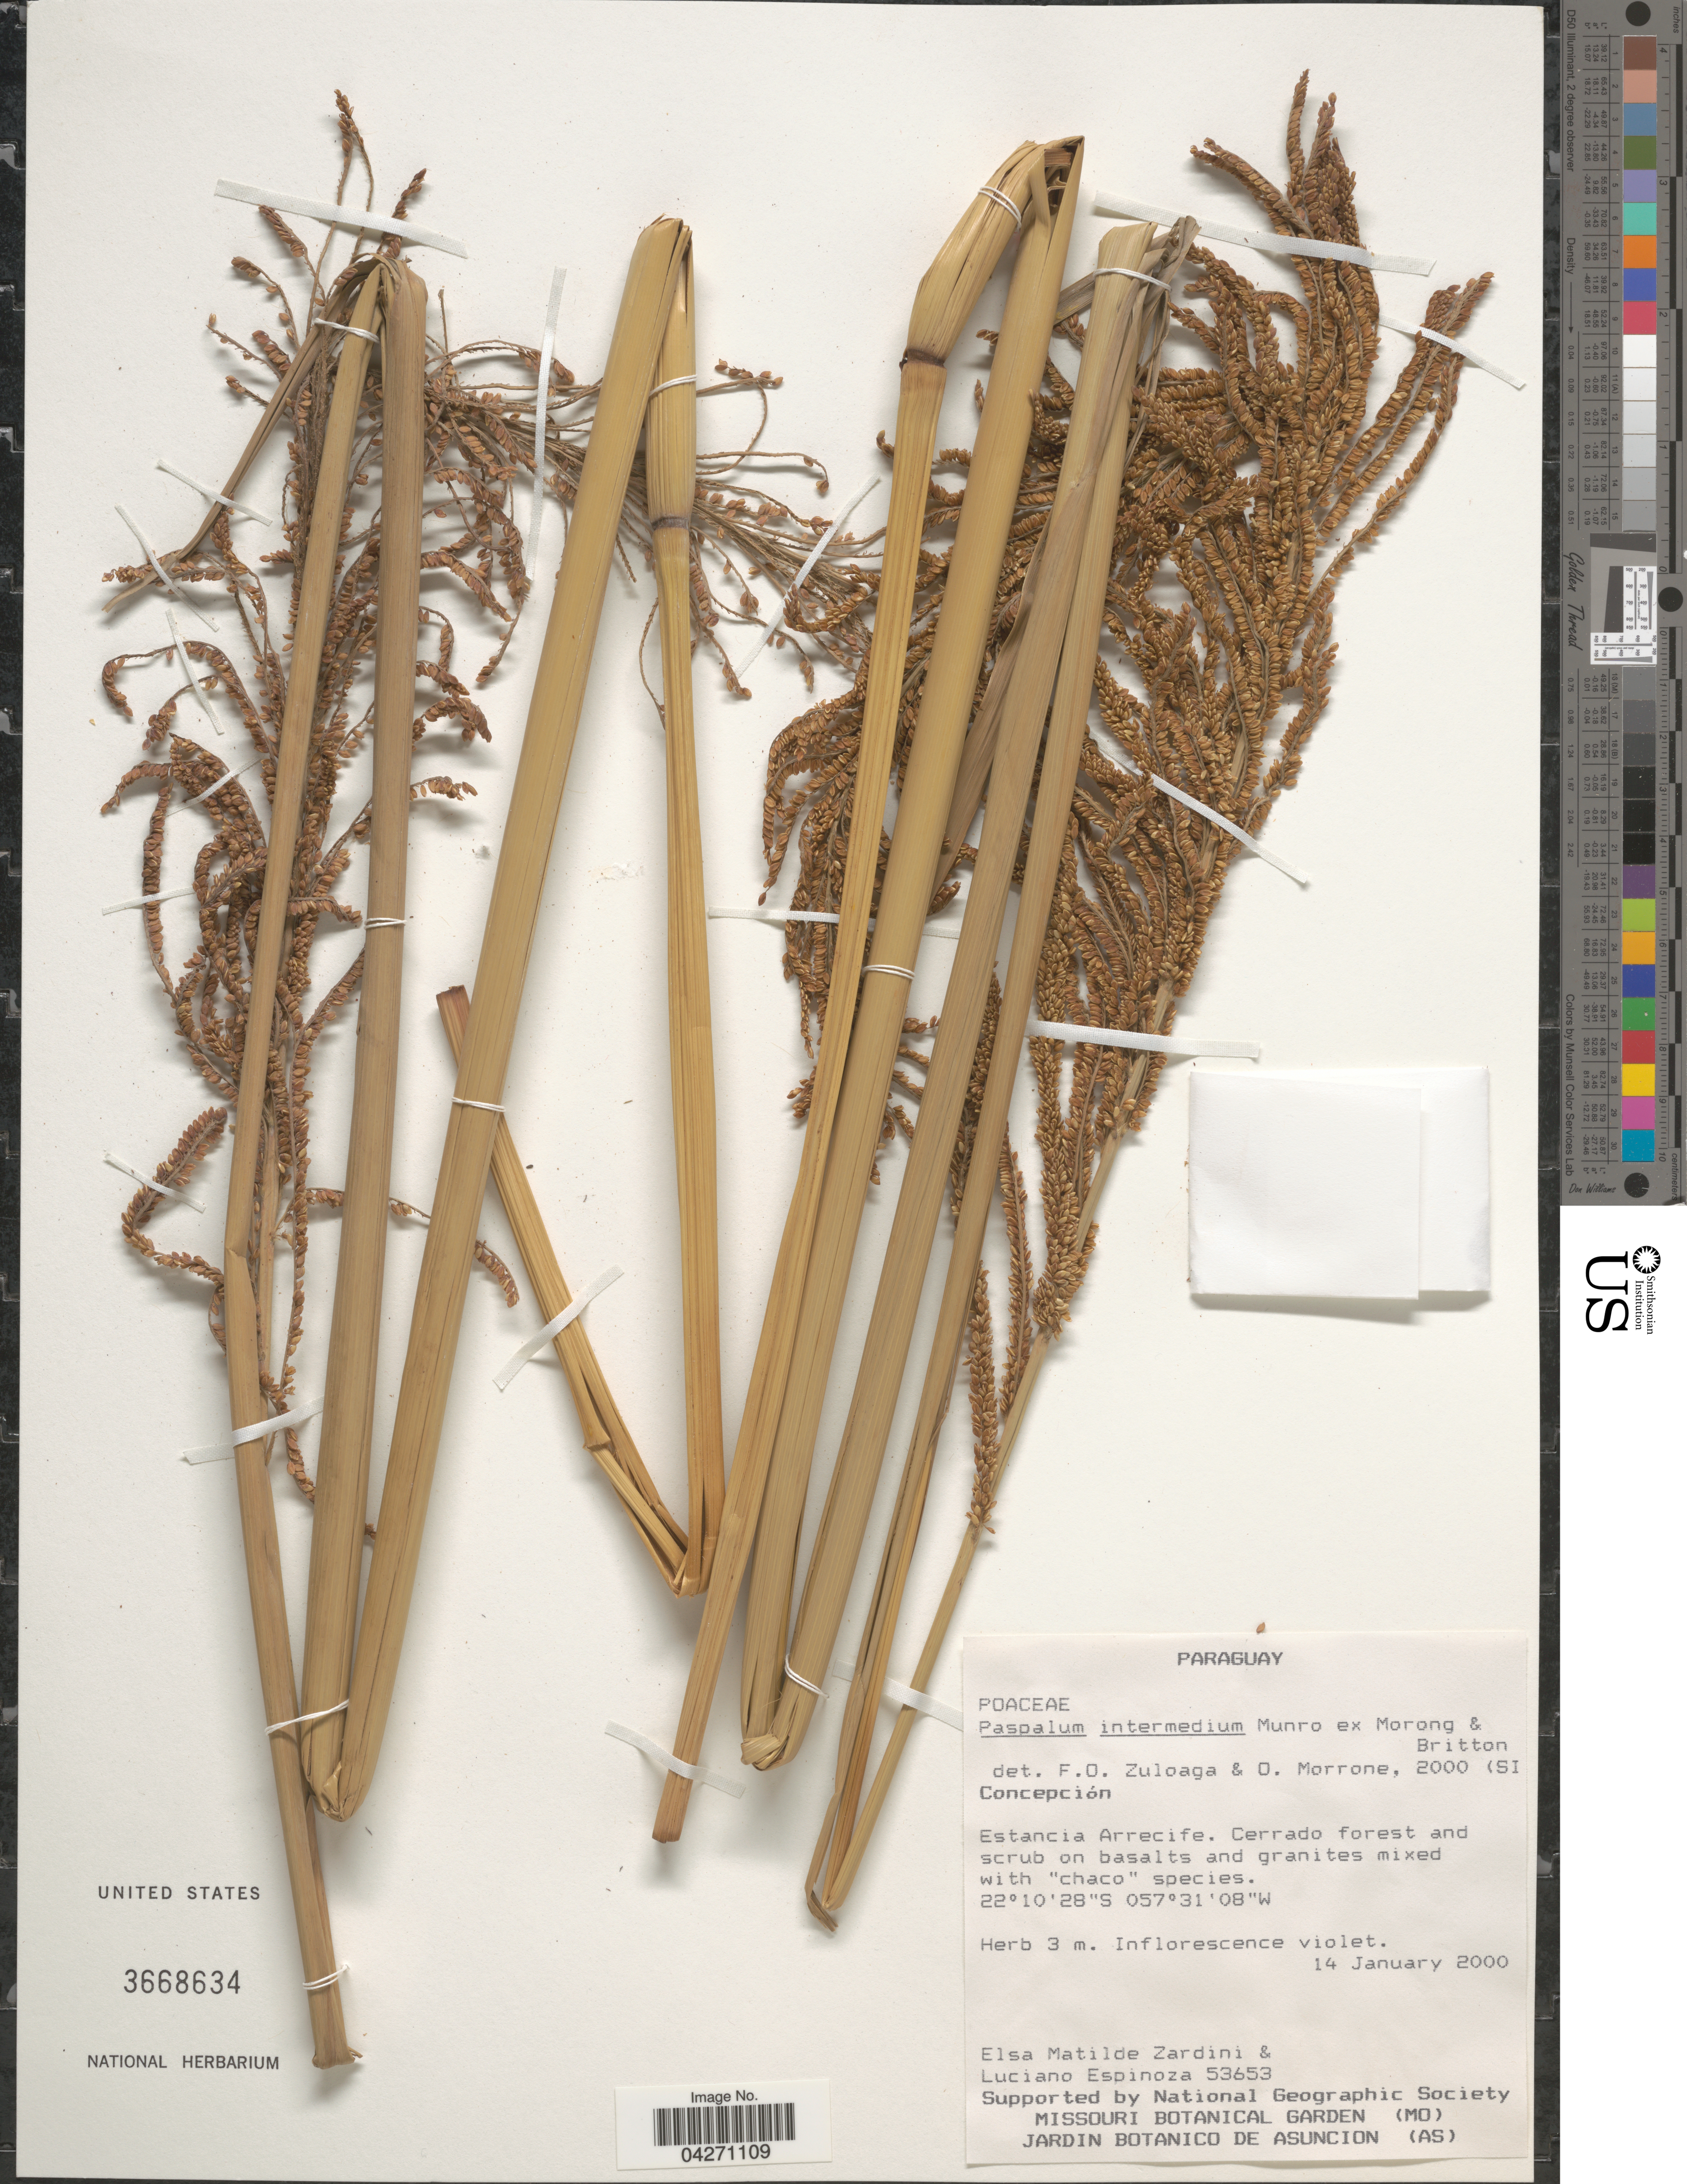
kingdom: Plantae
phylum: Tracheophyta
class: Liliopsida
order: Poales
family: Poaceae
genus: Paspalum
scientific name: Paspalum intermedium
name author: Munro ex Morong & Britton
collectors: E. M. Zardini & L. Espinoza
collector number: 53653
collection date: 2000-01-14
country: Paraguay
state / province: Concepcion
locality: Concepción. Estancia Arrecife.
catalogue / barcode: US 3668634